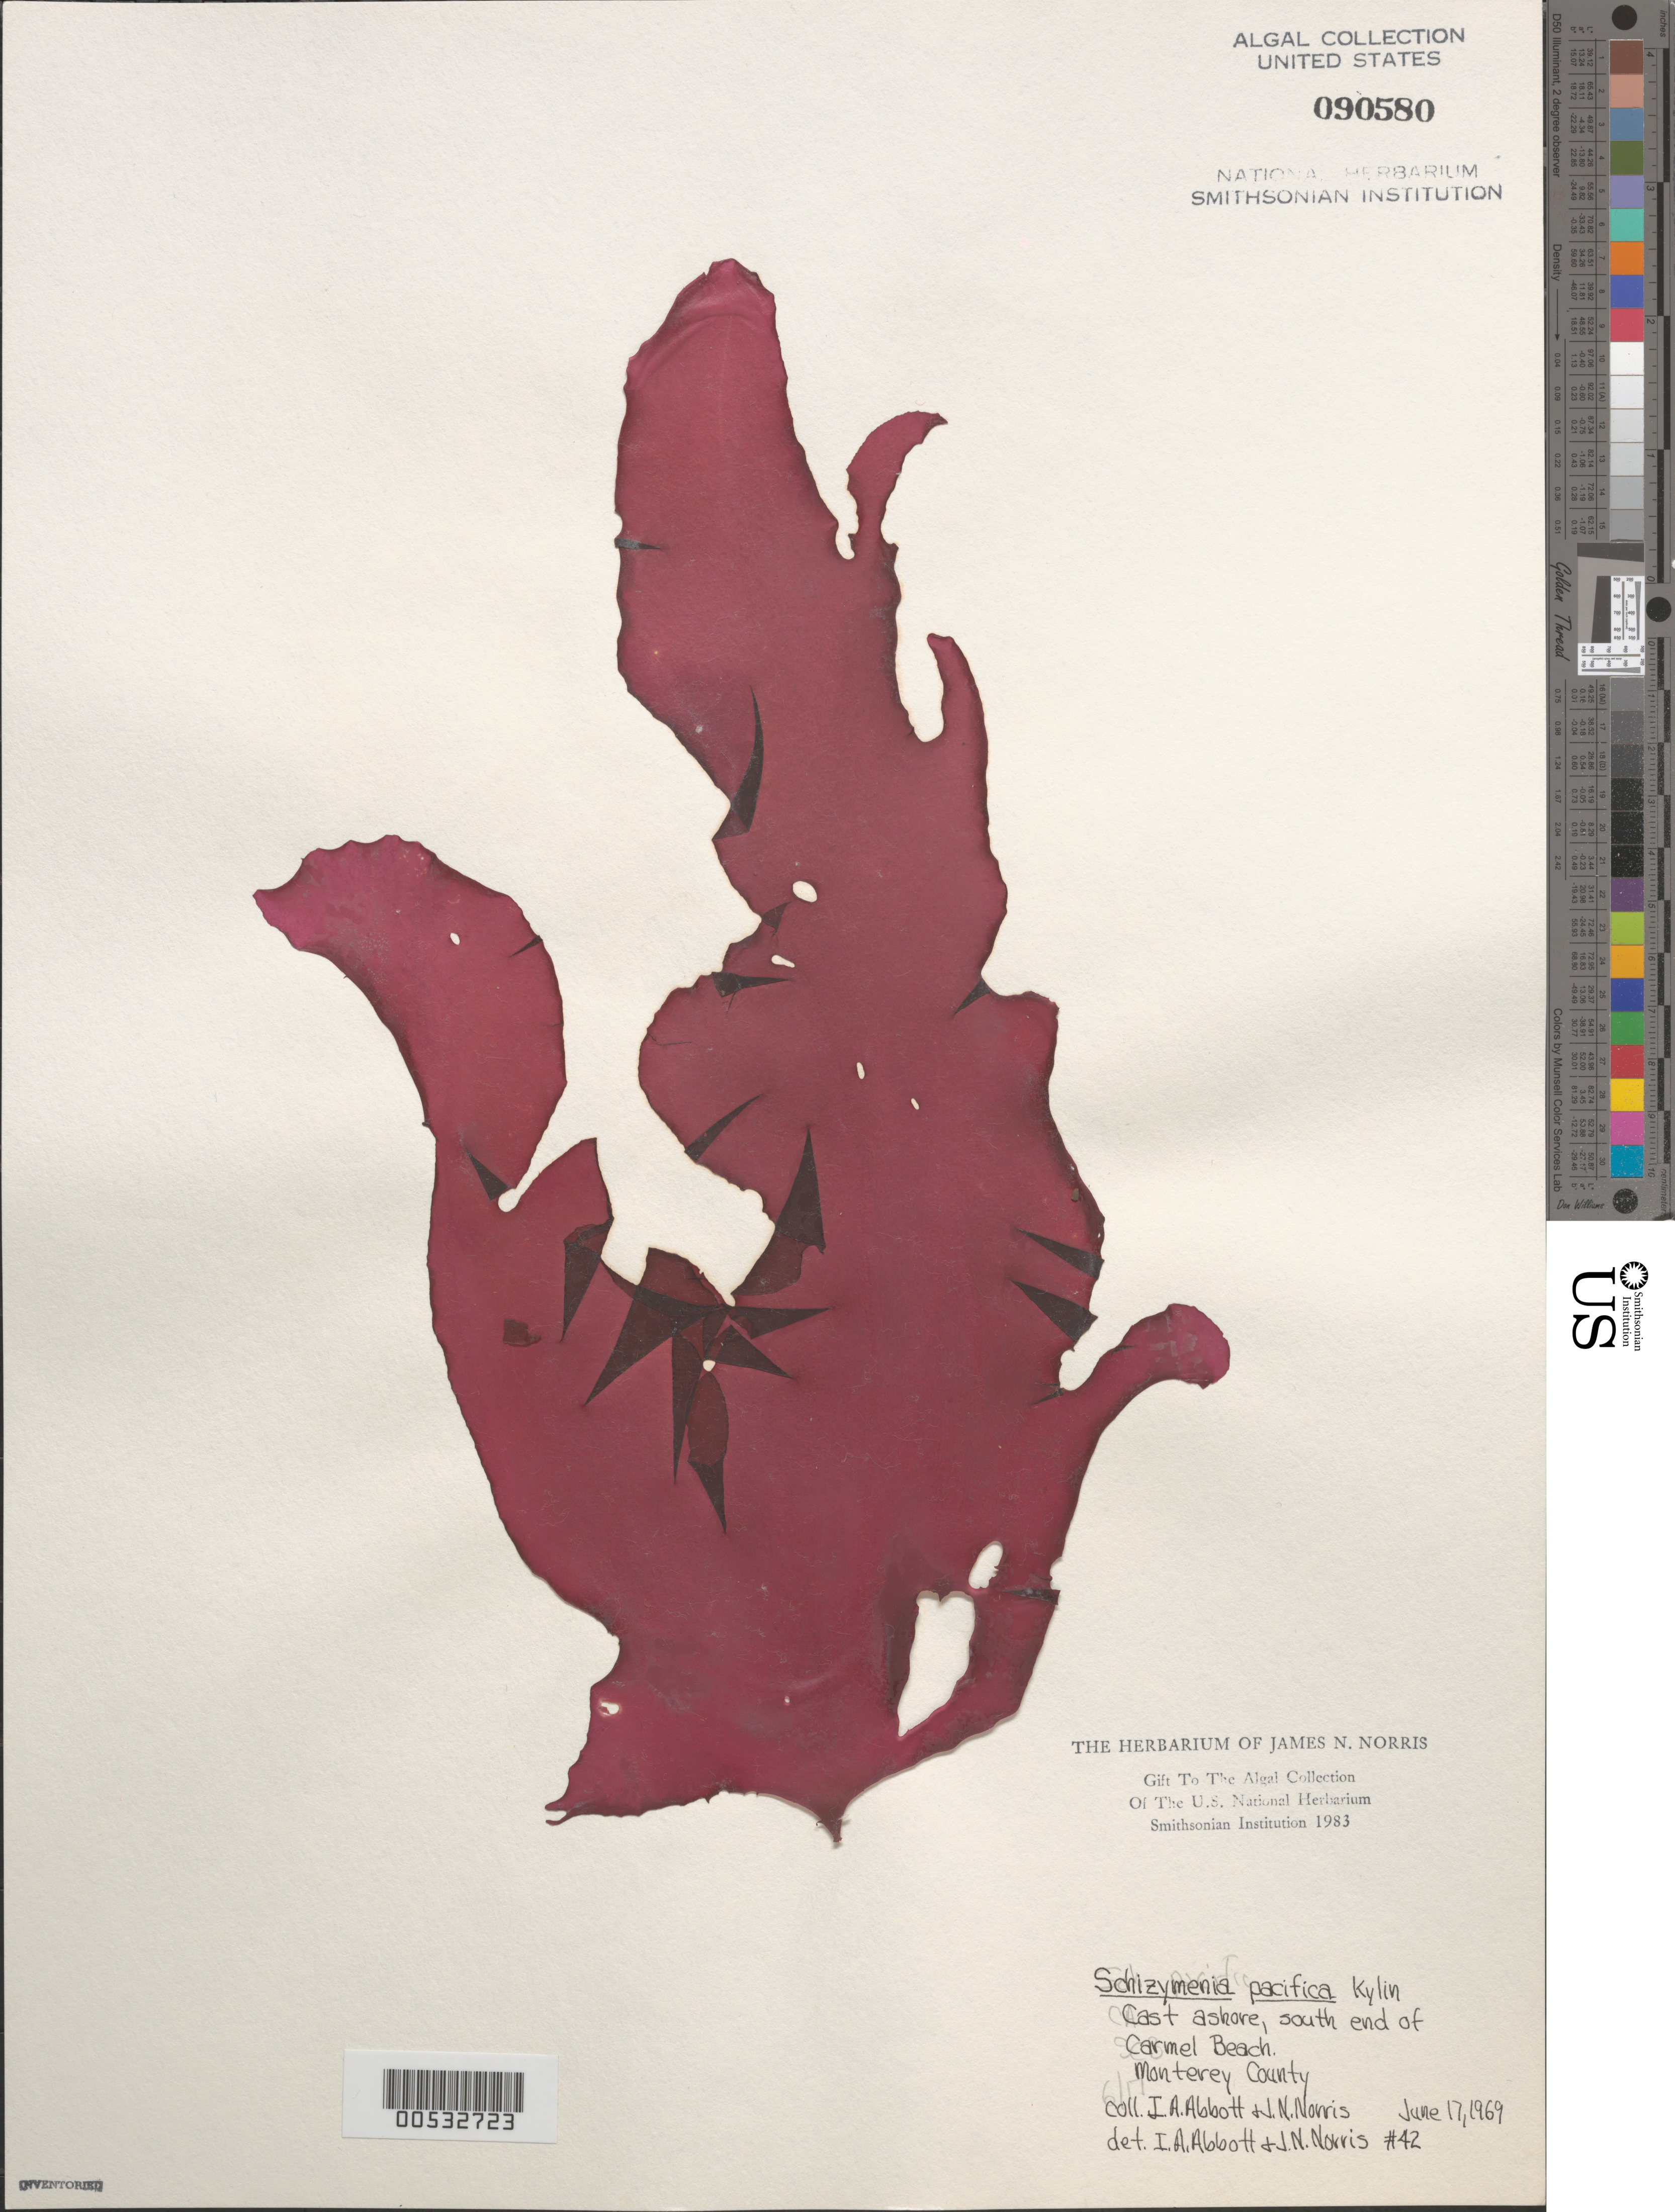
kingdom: Plantae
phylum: Rhodophyta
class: Florideophyceae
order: Nemastomatales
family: Schizymeniaceae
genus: Schizymenia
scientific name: Schizymenia pacifica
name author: (Kylin) Kylin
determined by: Abbott, I. A.; Norris, J. N.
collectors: I. A. Abbott & J. N. Norris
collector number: JN-42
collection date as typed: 17 Jun 1969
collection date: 1969-06-17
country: United States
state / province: California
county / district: Monterey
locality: Carmel Beach, south end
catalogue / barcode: US 90580